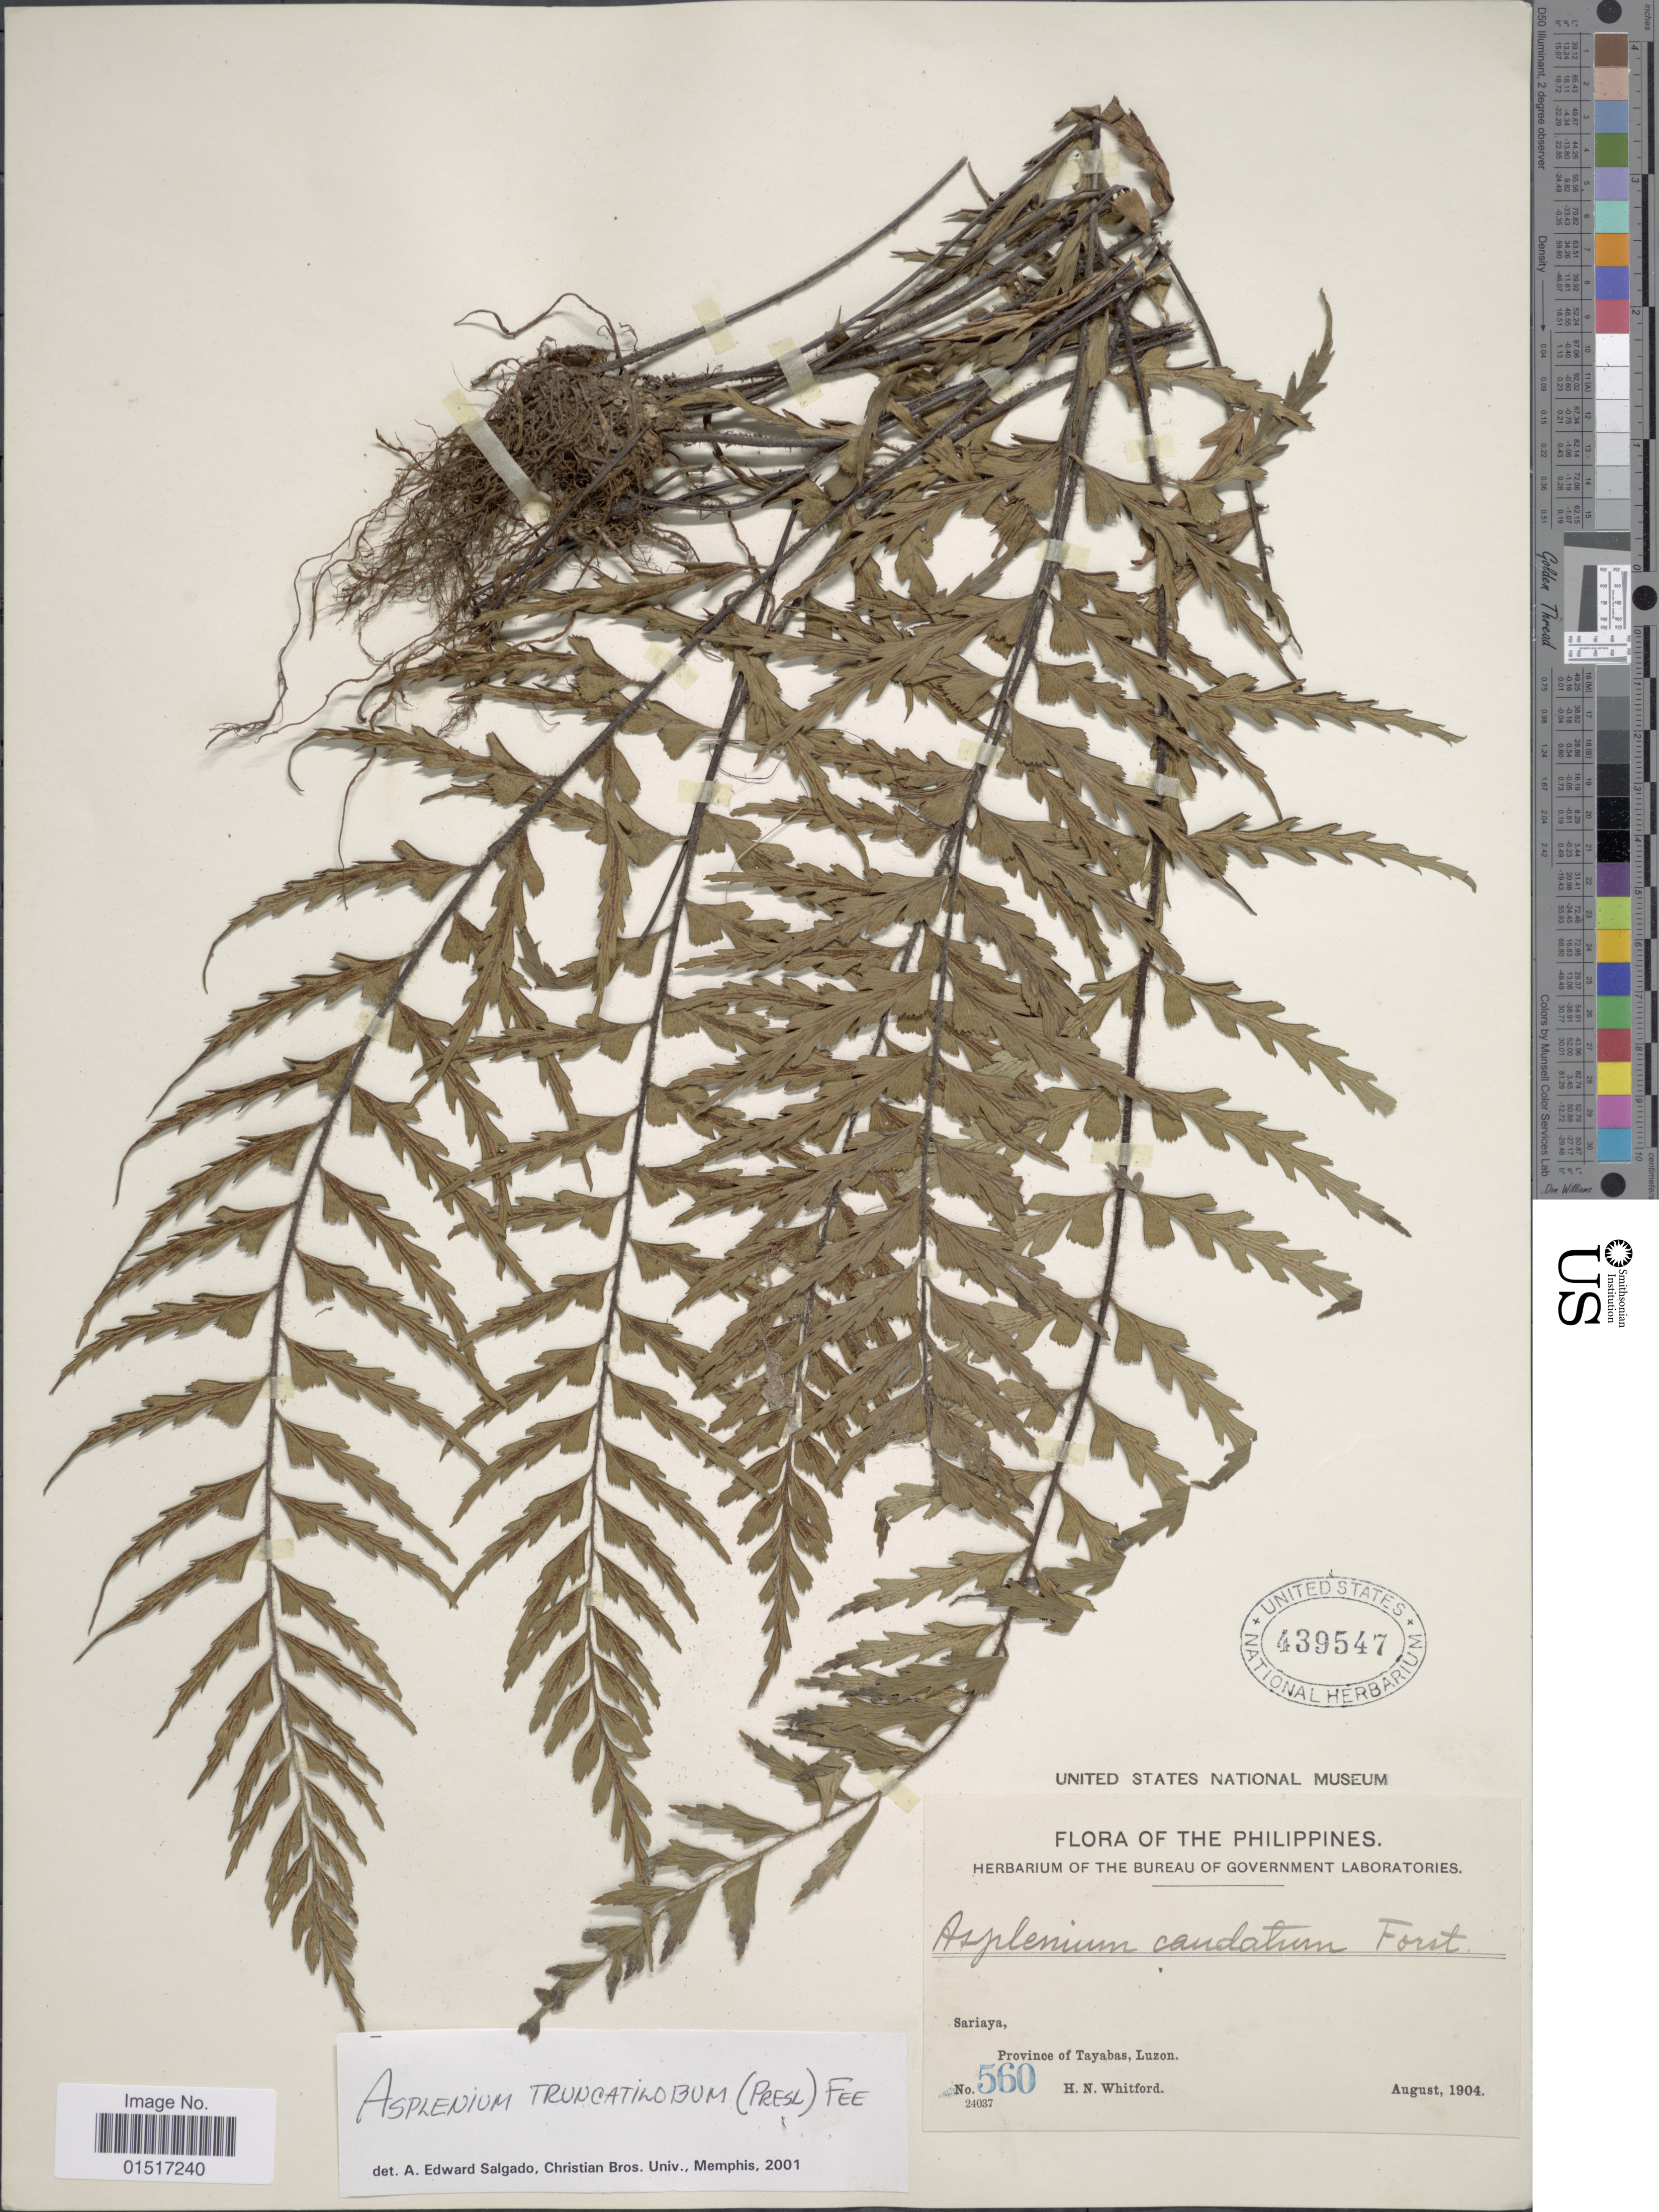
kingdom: Plantae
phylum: Tracheophyta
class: Polypodiopsida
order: Polypodiales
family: Aspleniaceae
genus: Asplenium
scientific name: Asplenium truncatilobum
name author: (C. Presl) Fée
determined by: Salgado, A. E.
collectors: H. N. Whitford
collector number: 560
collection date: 1904-08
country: Philippines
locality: Sariaya, Province of Tayabas, Luzon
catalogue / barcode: US 439547